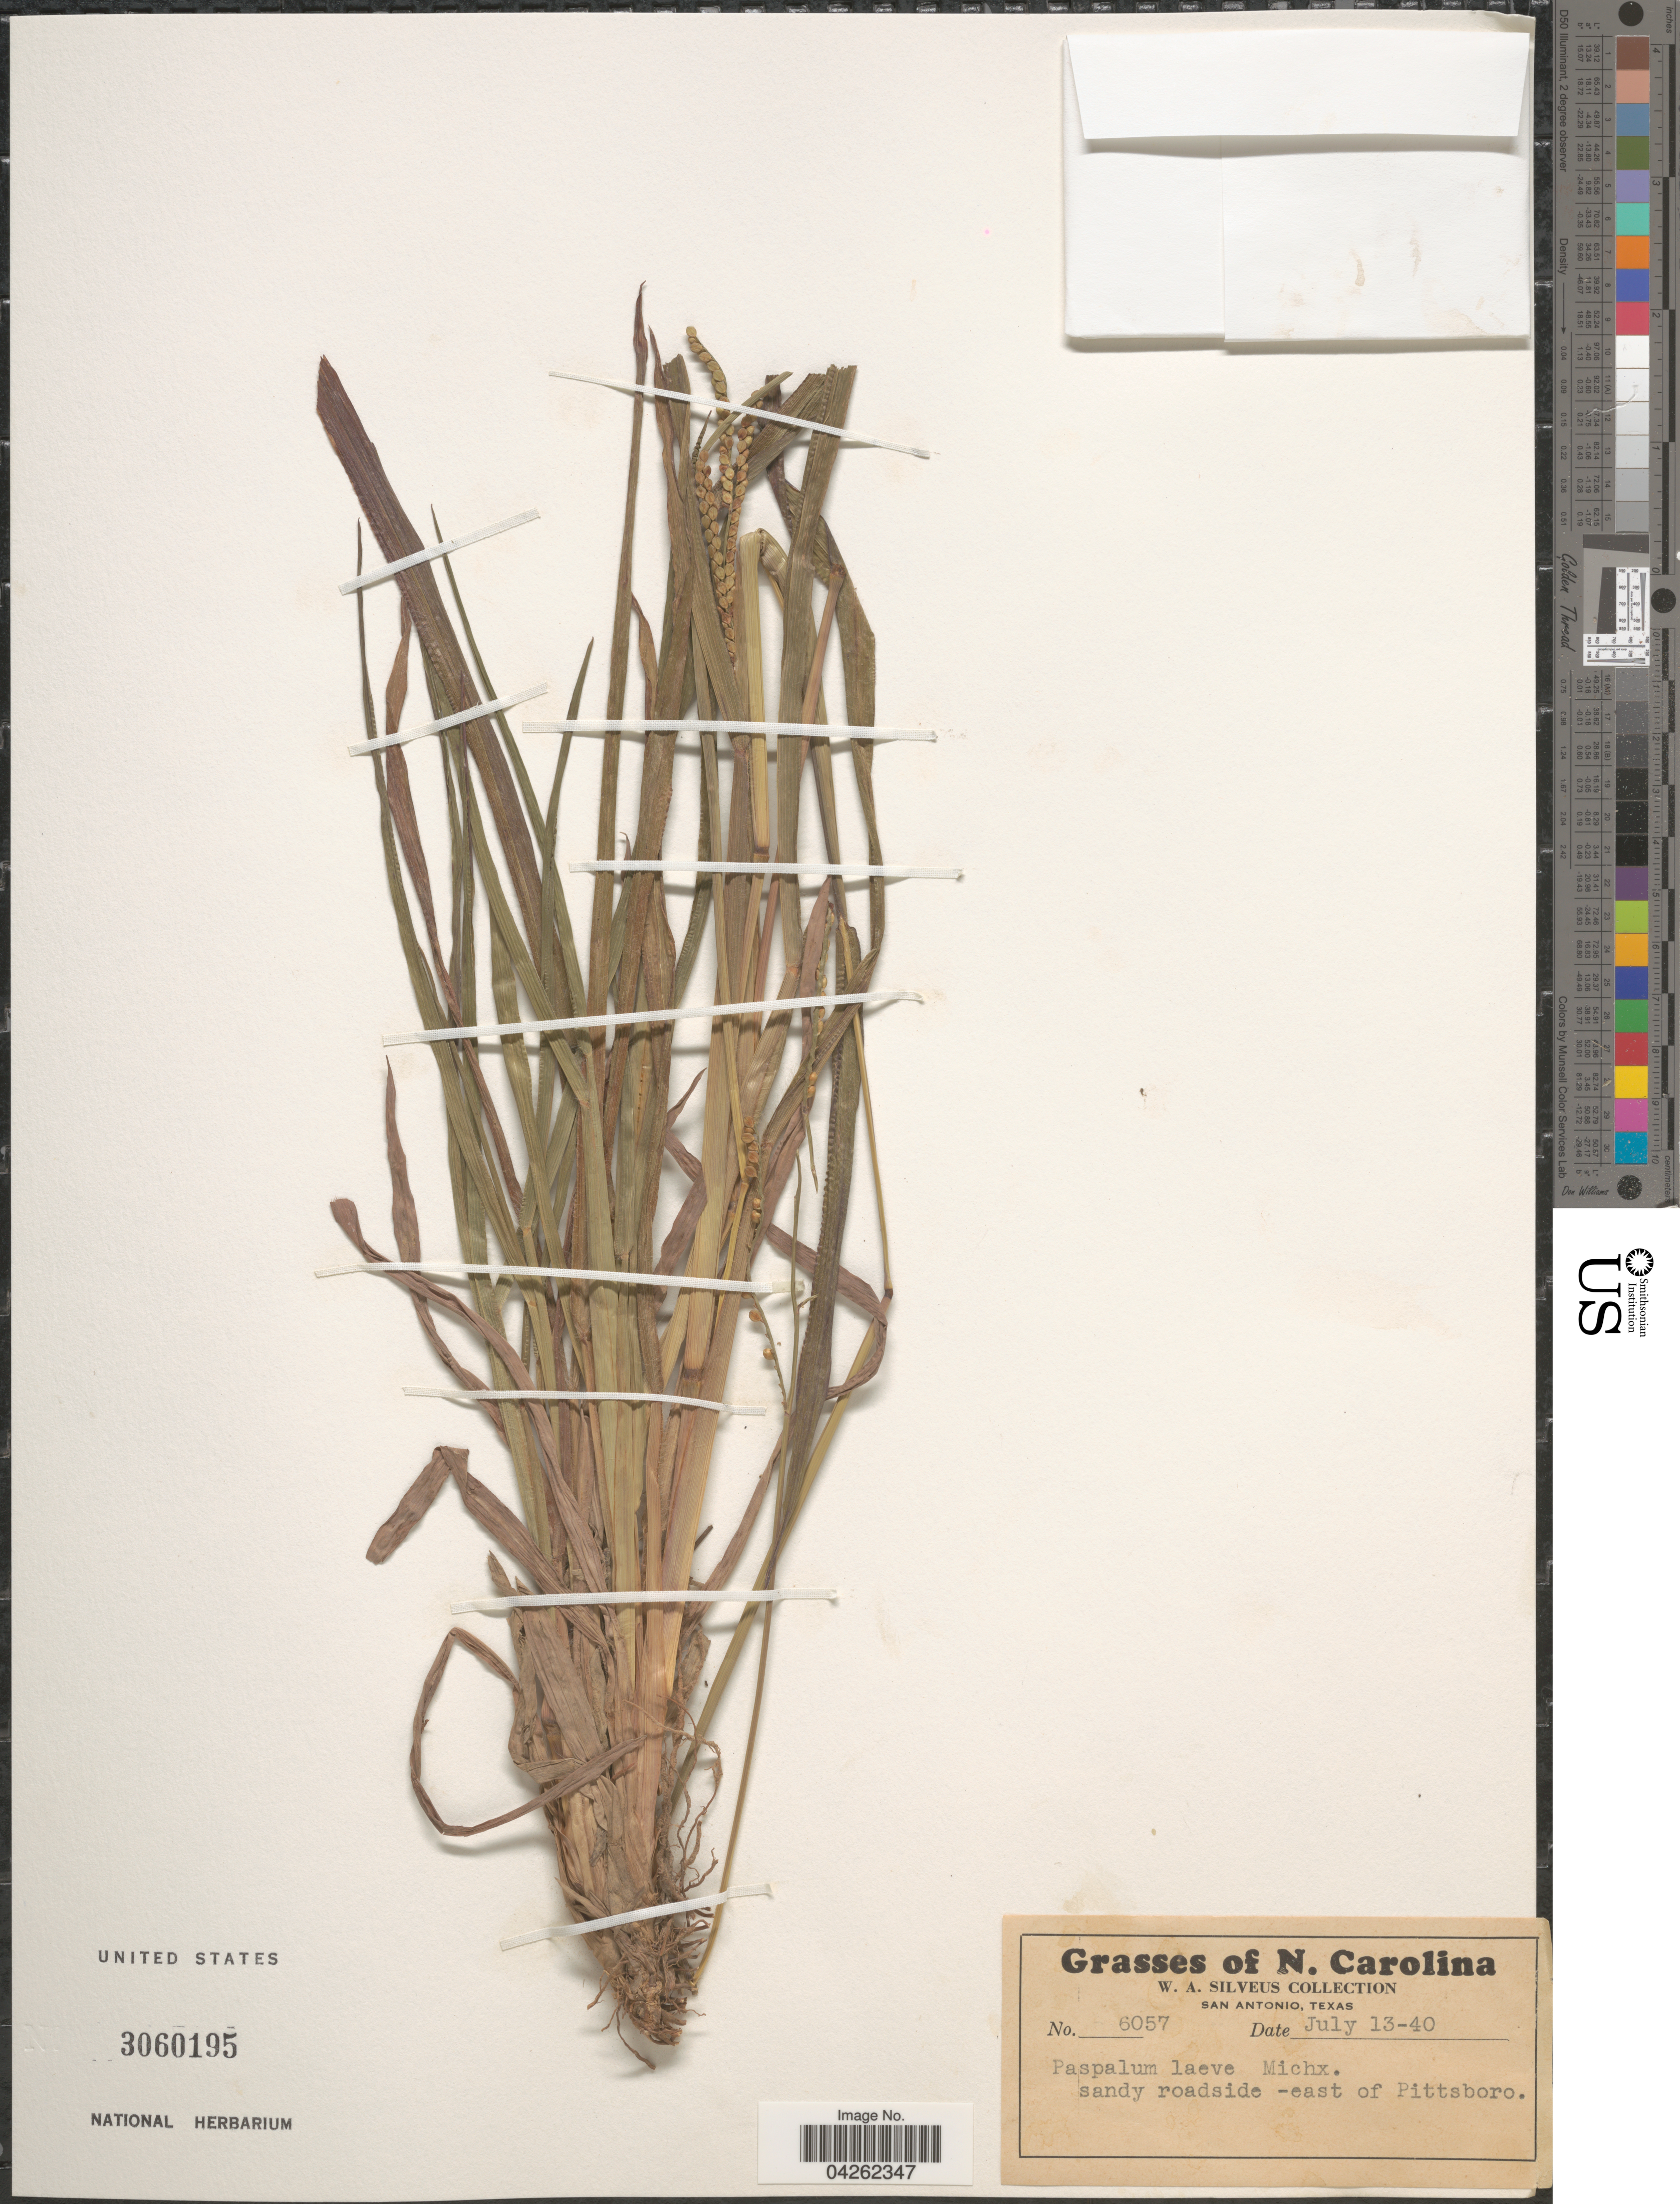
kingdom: Plantae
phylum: Tracheophyta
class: Liliopsida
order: Poales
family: Poaceae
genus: Paspalum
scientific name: Paspalum laeve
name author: Michx.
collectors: W. Silveus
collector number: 6057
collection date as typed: Transcribed d/m/y: 13/7/40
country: United States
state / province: North Carolina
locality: Sandy roadside-east of Pittsboro.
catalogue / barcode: US 3060195